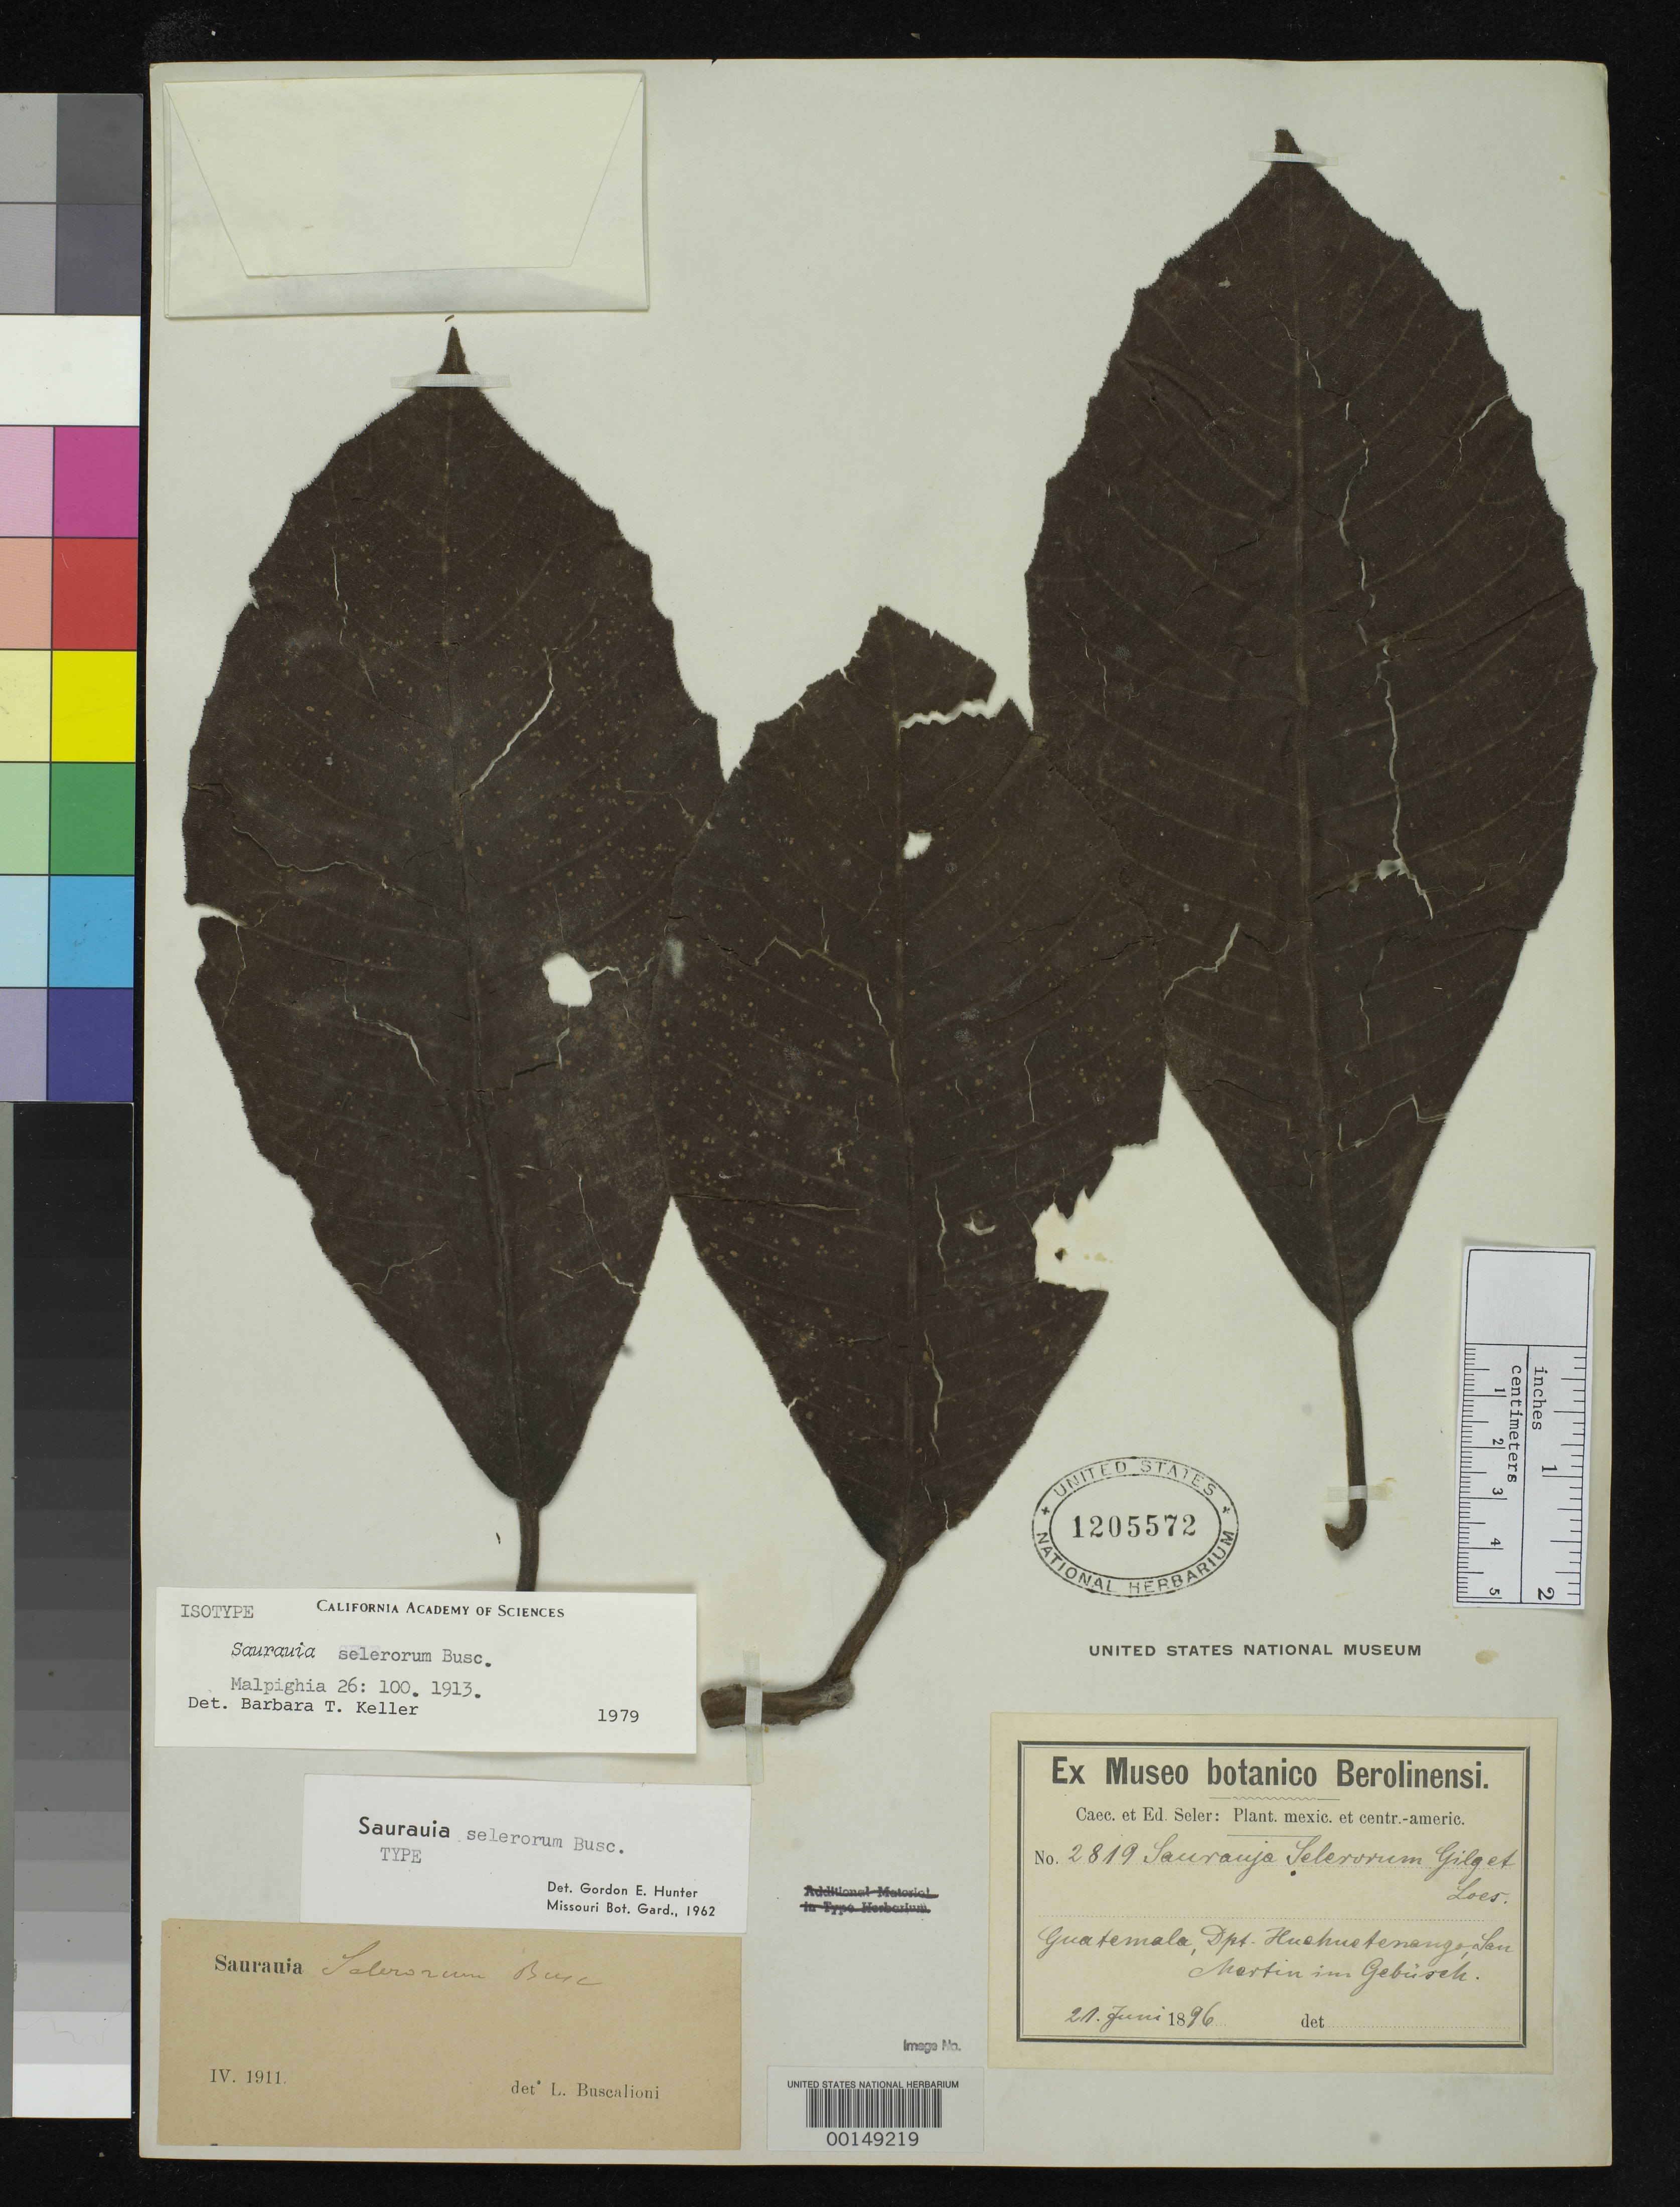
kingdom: Plantae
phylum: Tracheophyta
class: Magnoliopsida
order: Ericales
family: Actinidiaceae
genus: Saurauia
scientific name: Saurauia selerorum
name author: Buscal.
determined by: Keller, B. T.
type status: Isotype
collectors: C. Seler & E. Seler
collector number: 2819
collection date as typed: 21 Juni 1896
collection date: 1896-06-21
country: Guatemala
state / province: Huehuetenango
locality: San Martin im Gebisch.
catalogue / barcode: US 1205572